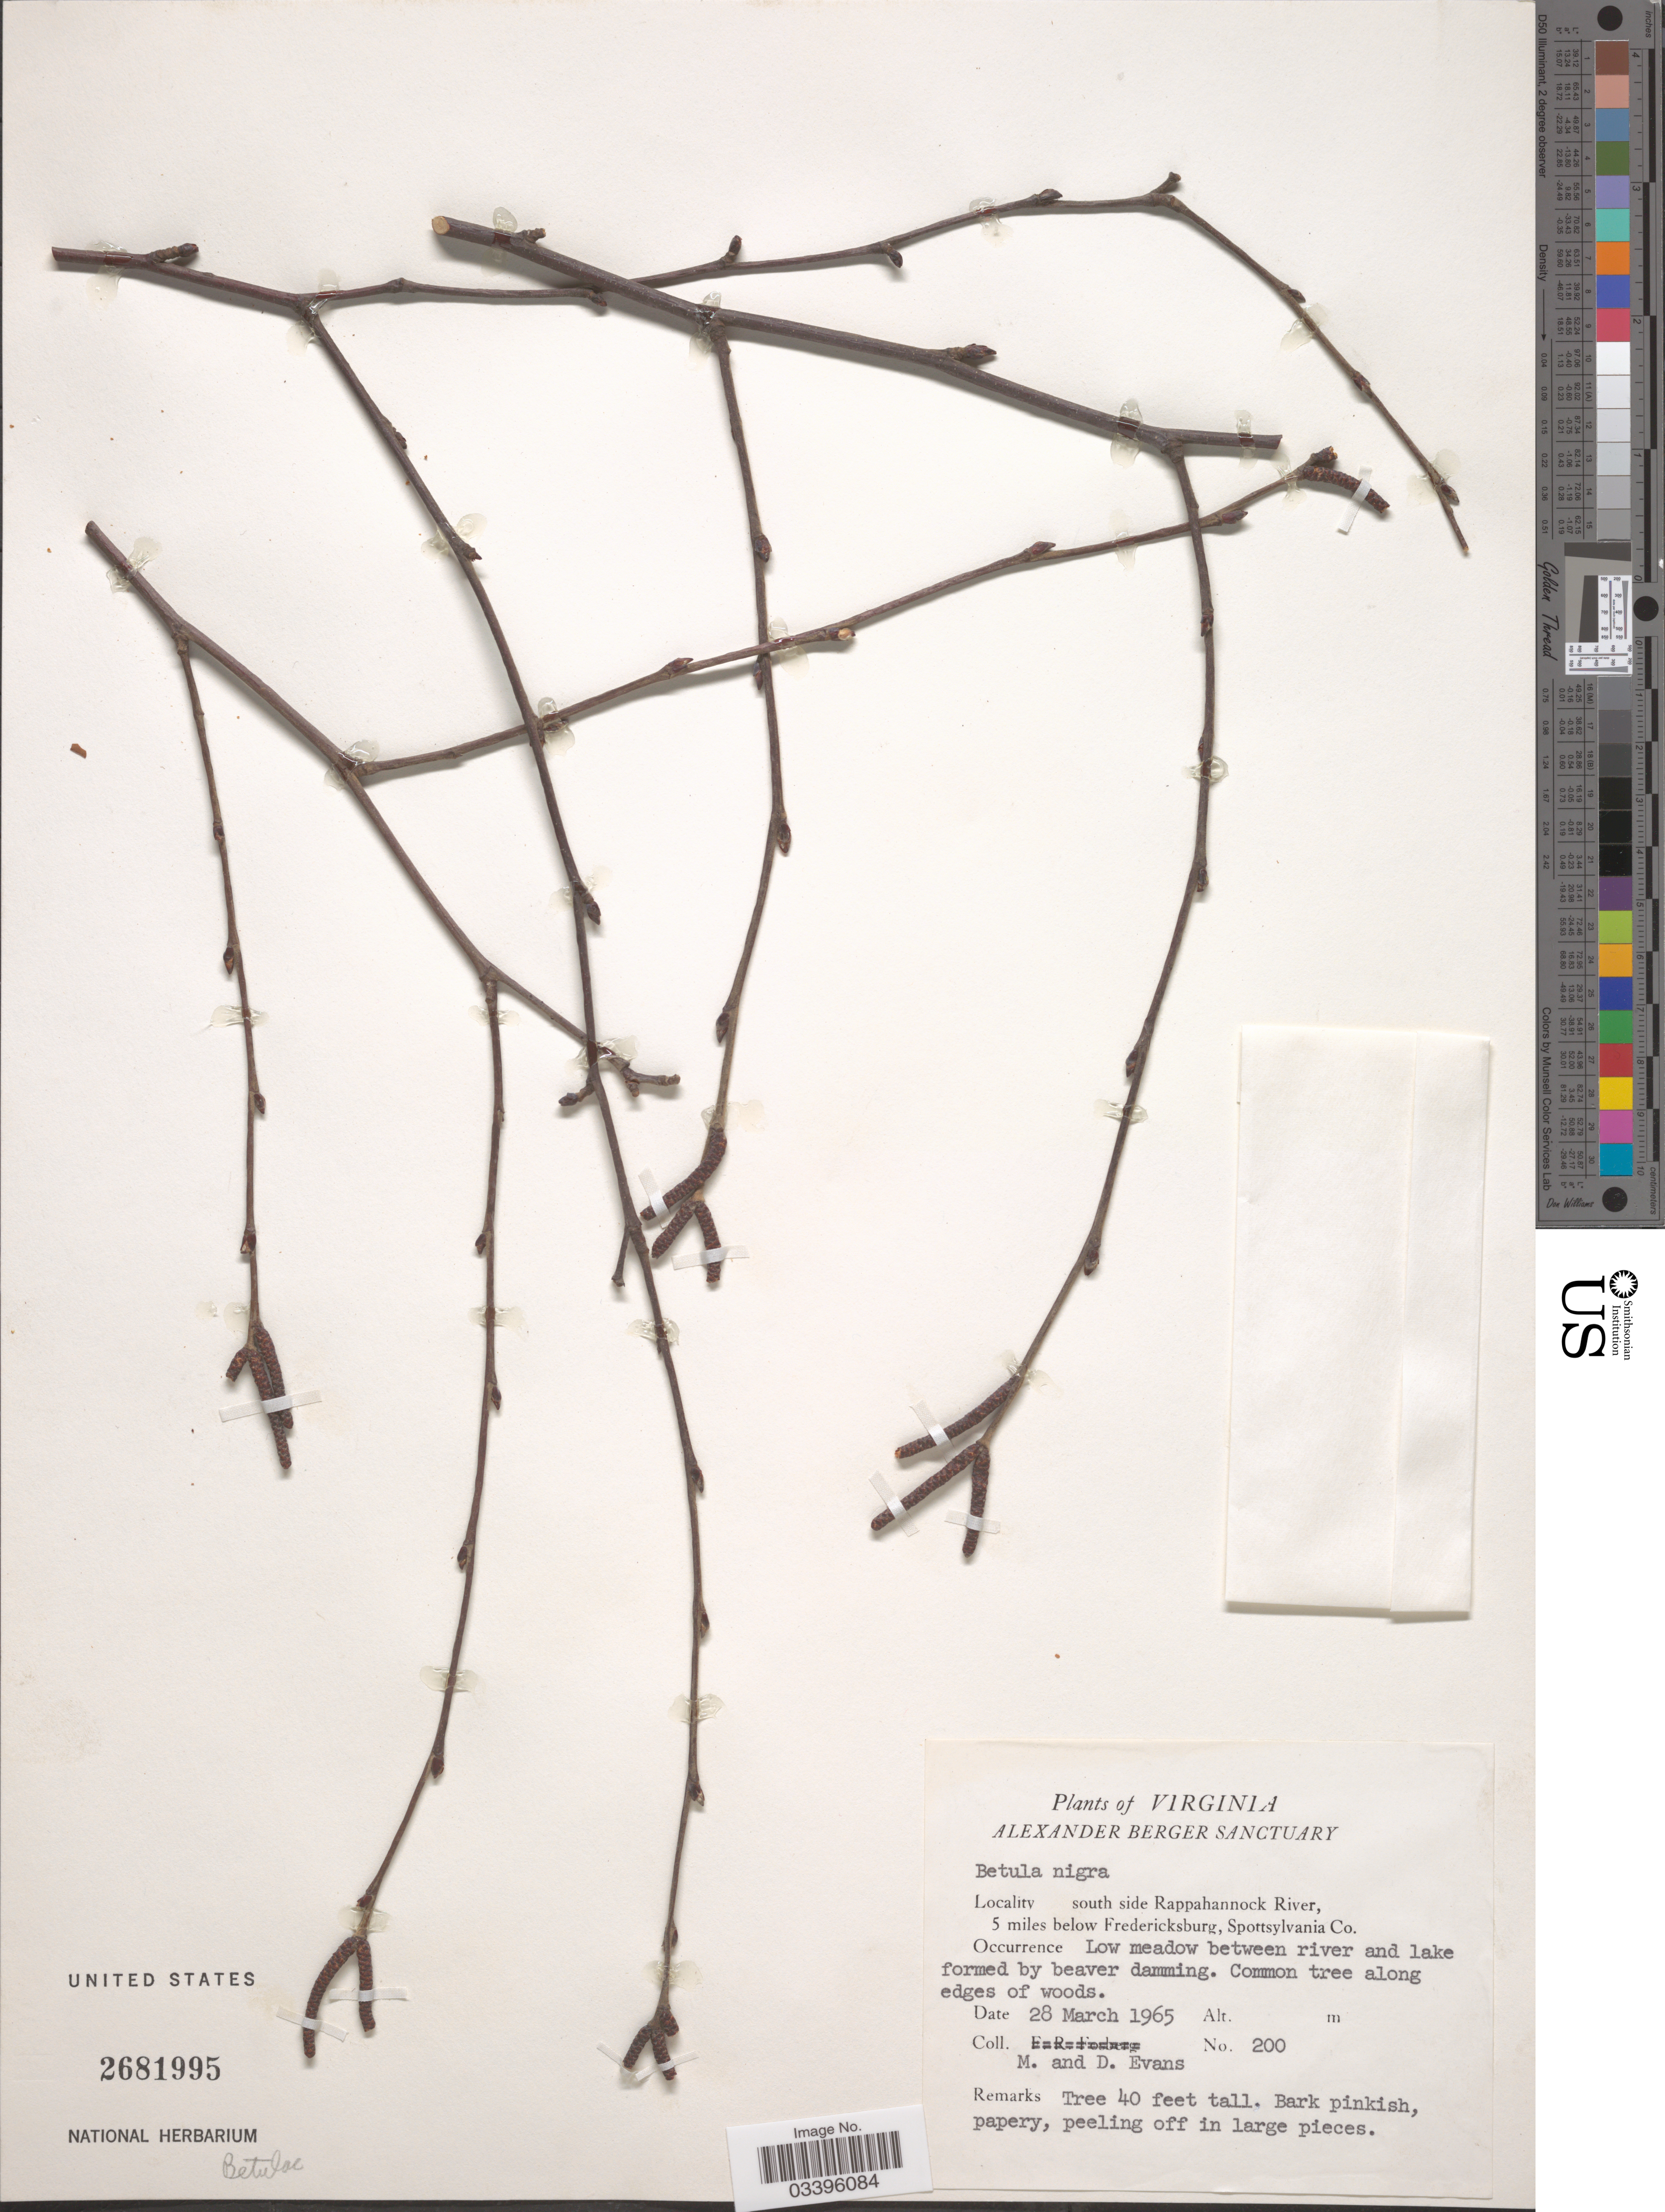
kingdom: Plantae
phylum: Tracheophyta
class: Magnoliopsida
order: Fagales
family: Betulaceae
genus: Betula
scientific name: Betula nigra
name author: L.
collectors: M. Evans & D. Evans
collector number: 200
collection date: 1965-03-28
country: United States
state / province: Virginia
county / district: Spotsylvania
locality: Alexander Berger Sanctuary. South side Rappahannock River, 5 miles below Fredericksburg.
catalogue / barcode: US 2681995